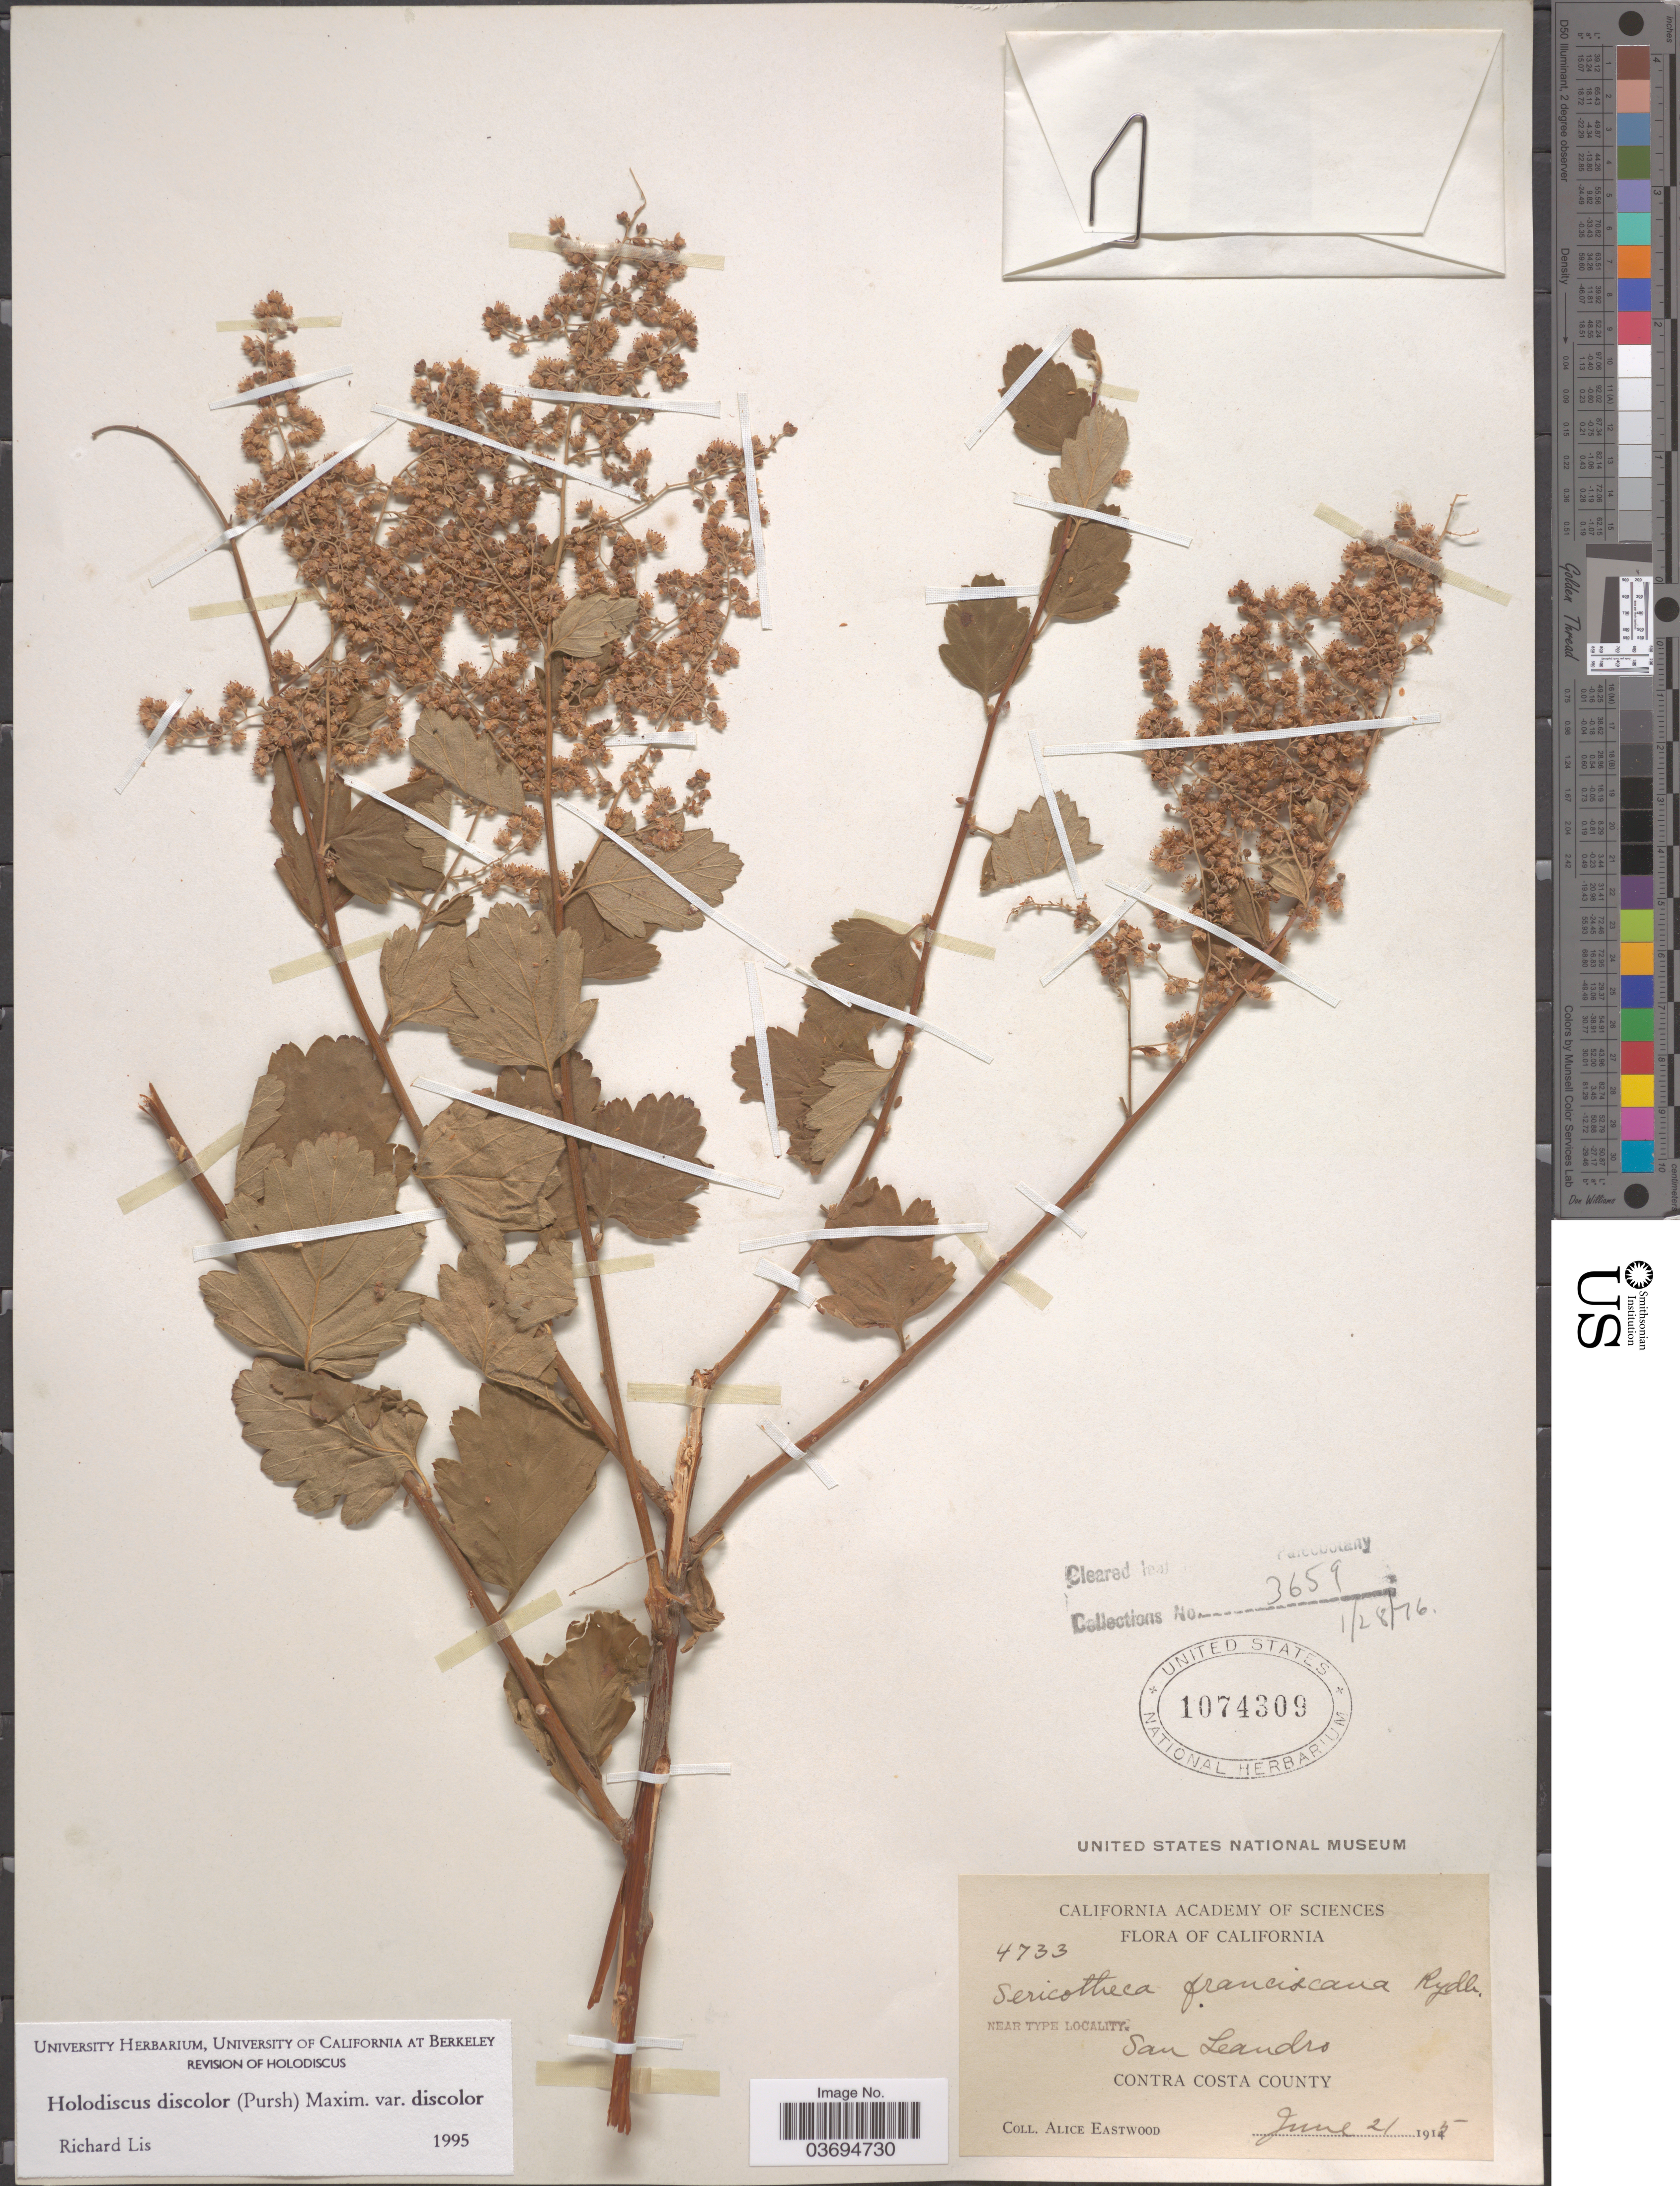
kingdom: Plantae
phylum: Tracheophyta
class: Magnoliopsida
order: Rosales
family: Rosaceae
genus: Holodiscus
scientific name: Holodiscus discolor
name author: (Pursh) Maxim.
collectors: A. Eastwood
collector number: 4733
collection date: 1915-06-21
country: United States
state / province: California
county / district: Contra Costa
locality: San Leandro. Contra Costa County.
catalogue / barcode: US 1074309